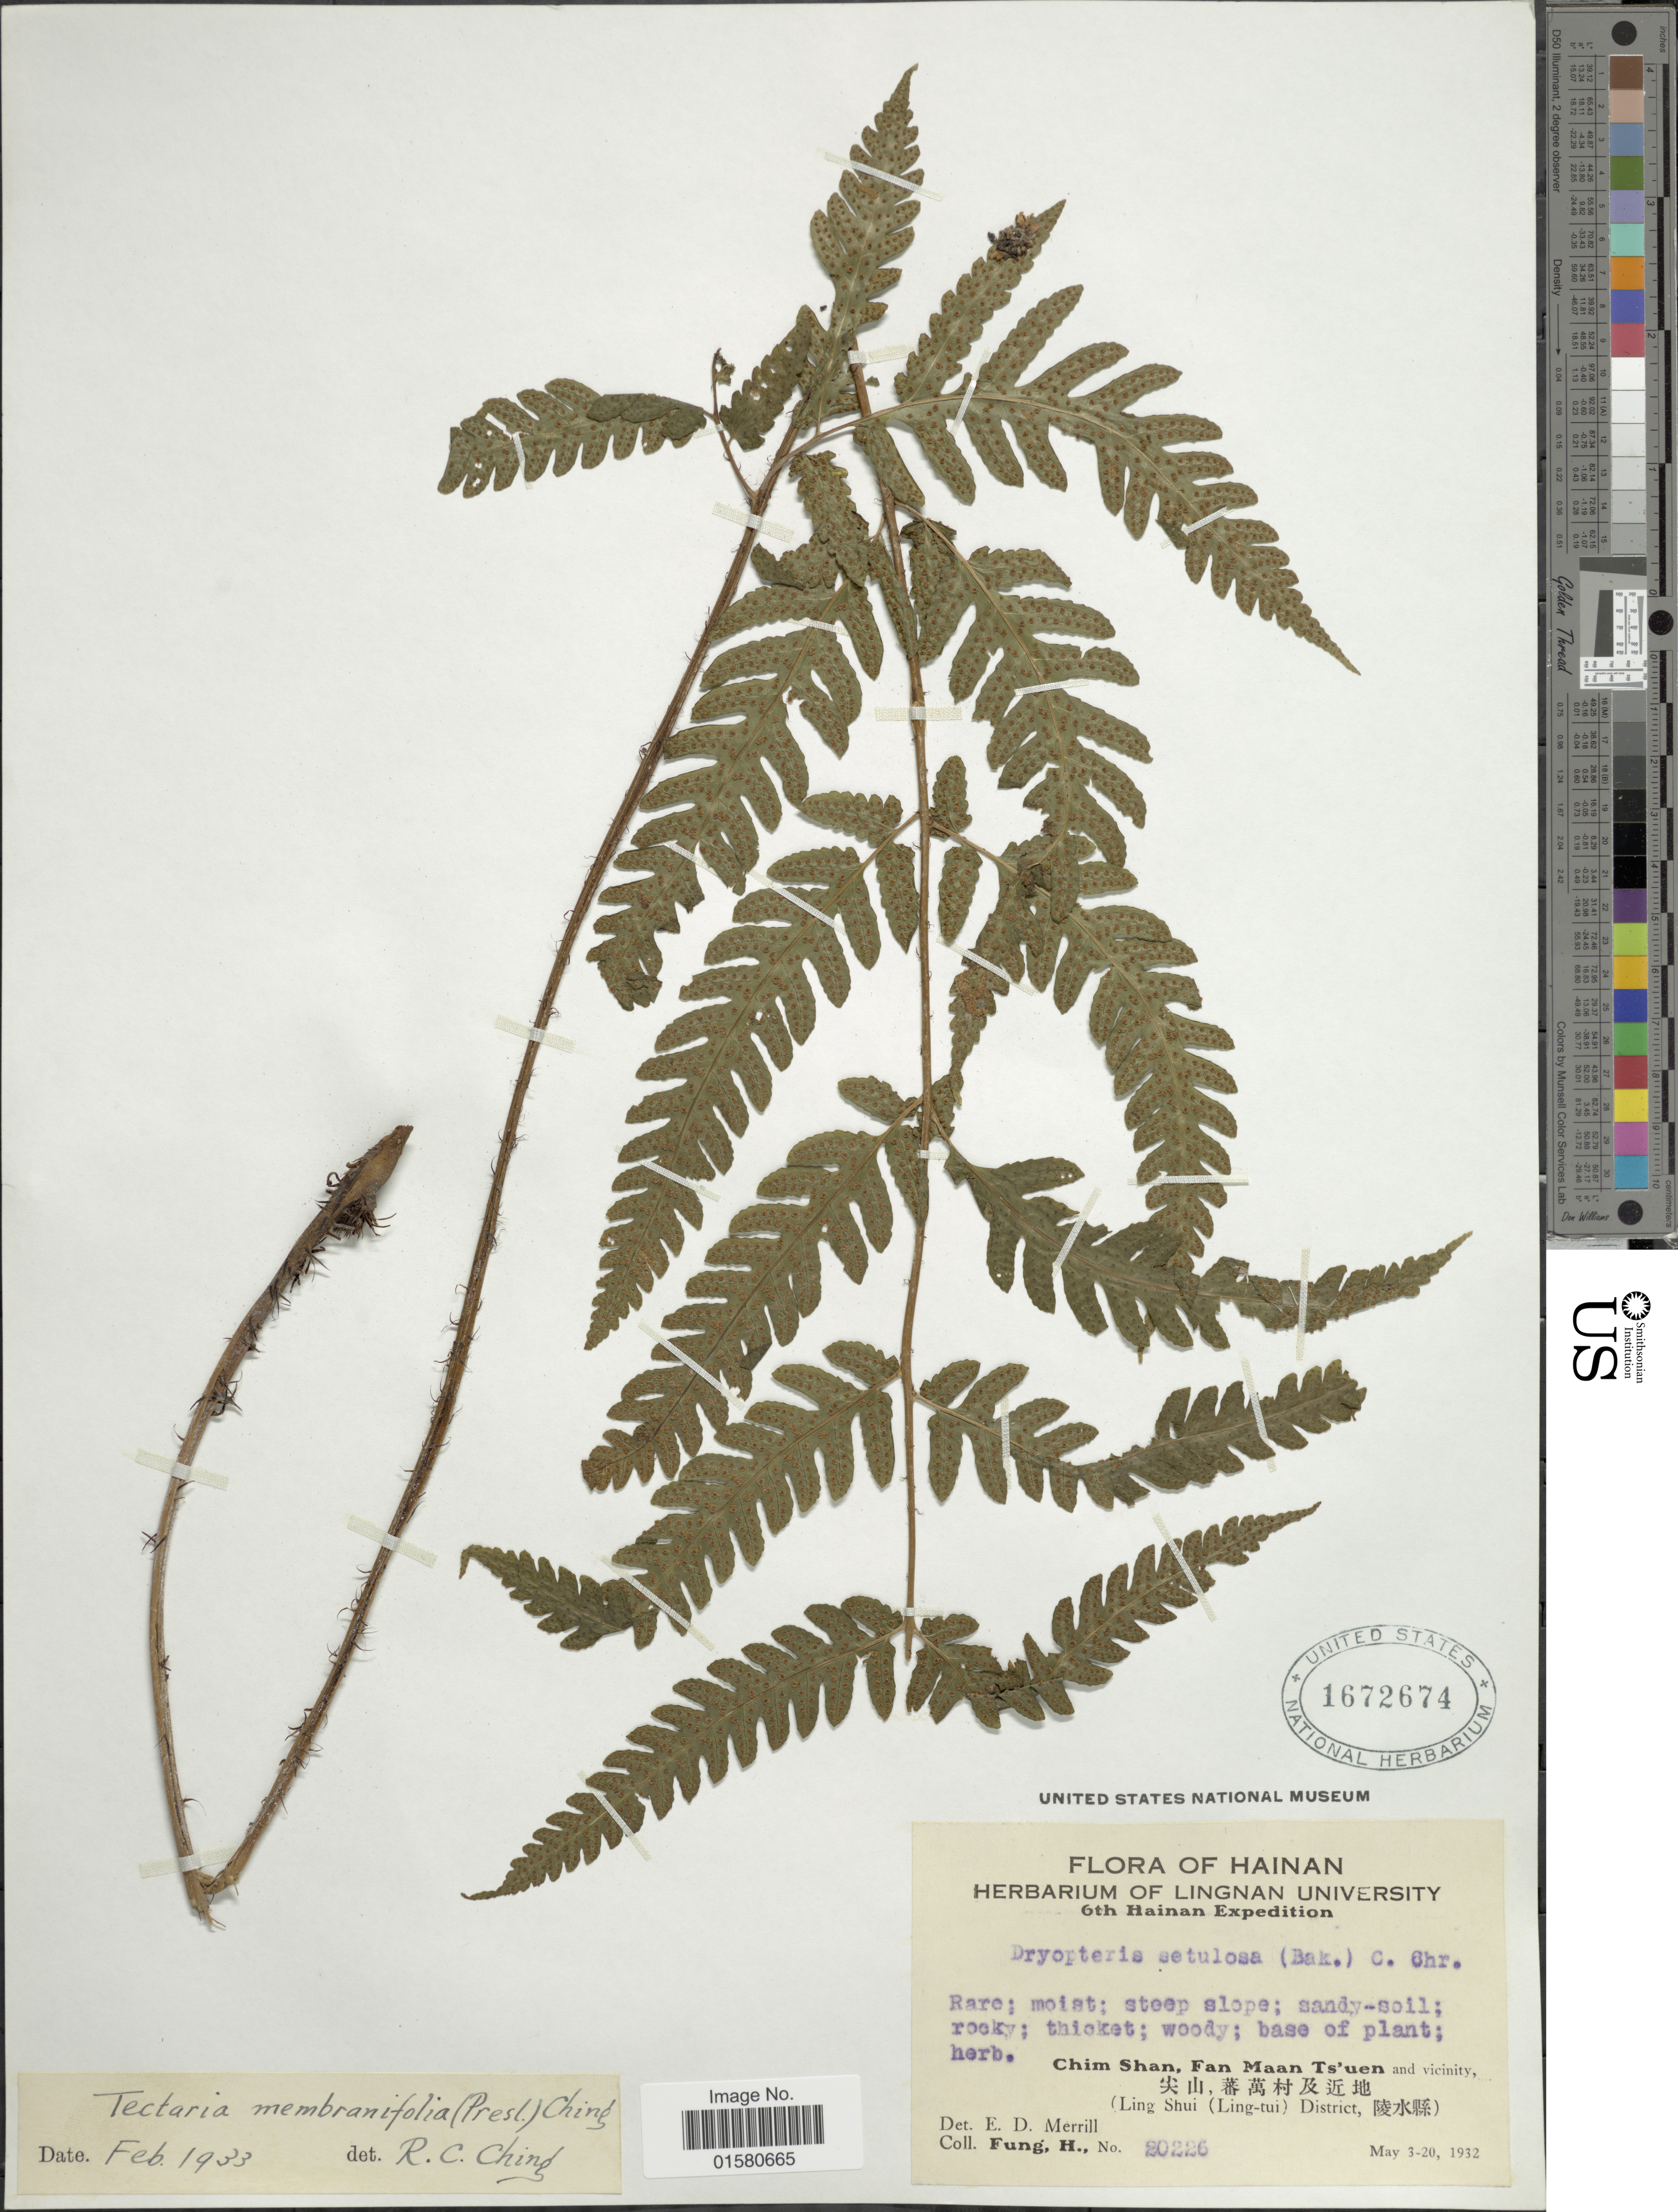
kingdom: Plantae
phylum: Tracheophyta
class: Polypodiopsida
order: Polypodiales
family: Tectariaceae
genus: Tectaria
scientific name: Tectaria sp.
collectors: H. Fung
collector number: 20226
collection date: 1932-05-03/1932-05-20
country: China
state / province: Hainan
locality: Chim Shan, Fan Maan Ts'uen and vicinity (Ling Shui (Ling-tui) District)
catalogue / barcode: US 1672674